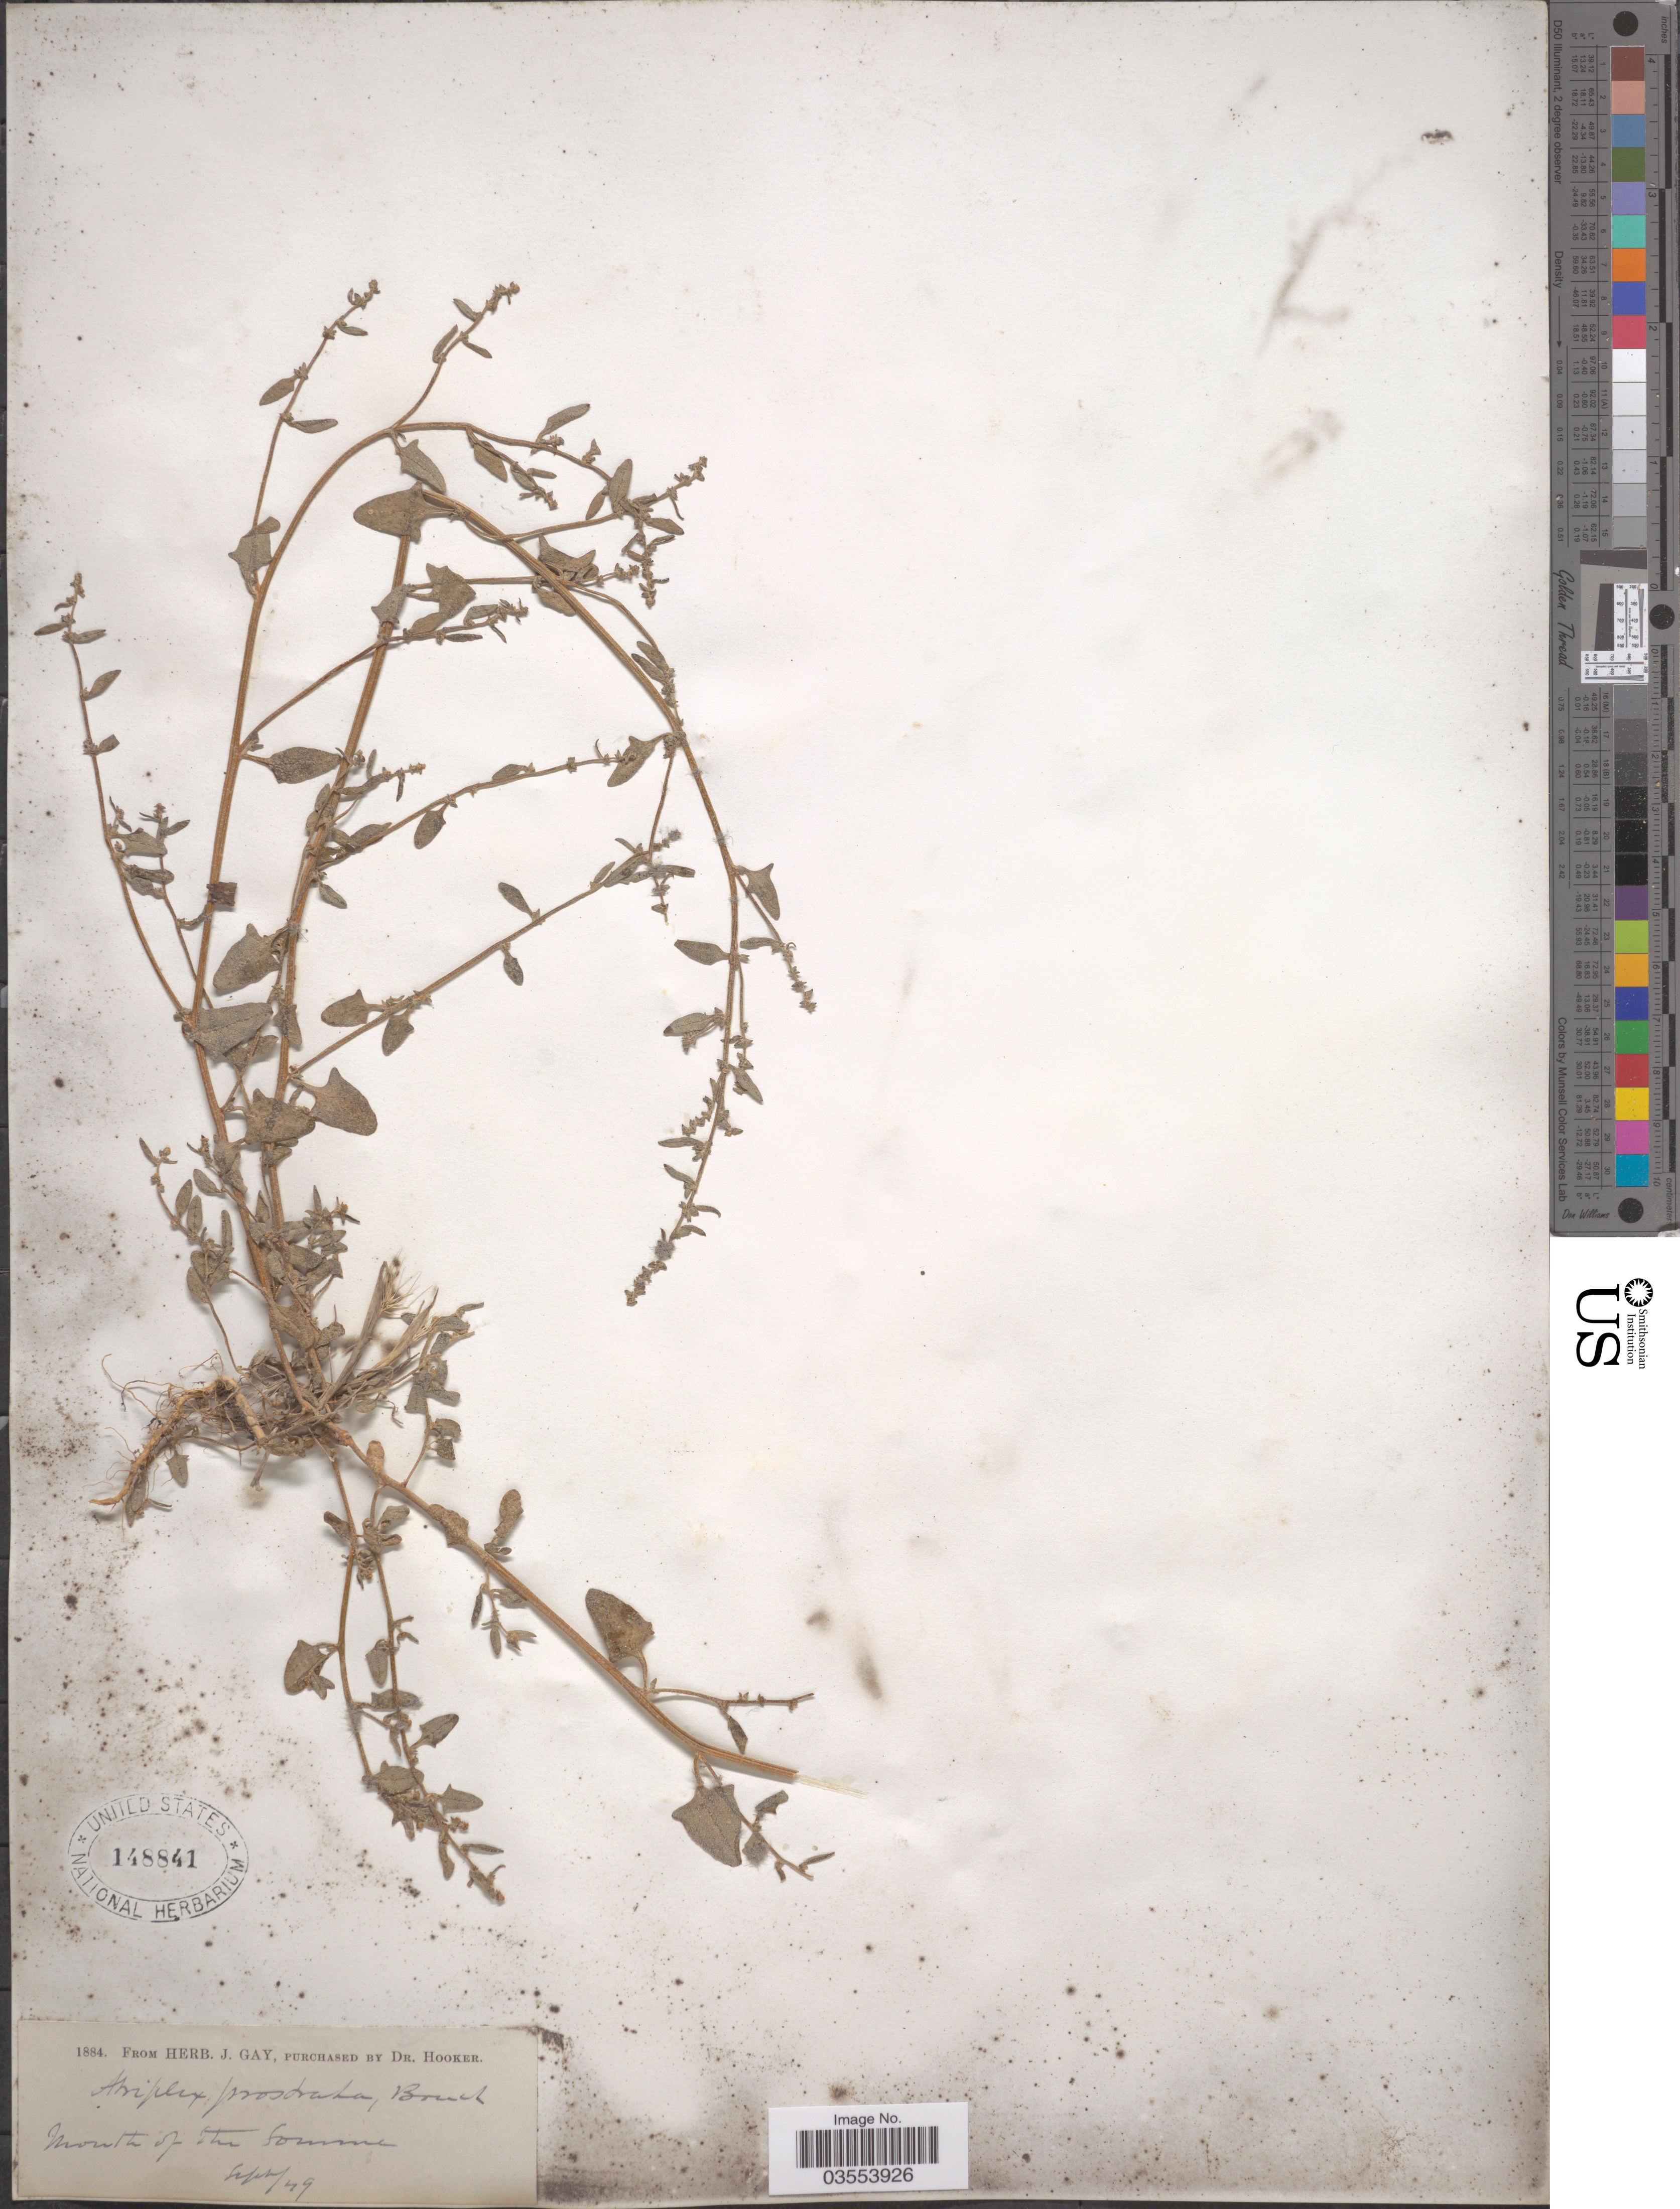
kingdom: Plantae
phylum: Tracheophyta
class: Magnoliopsida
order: Caryophyllales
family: Amaranthaceae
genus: Atriplex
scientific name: Atriplex prostrata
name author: Boucher ex DC.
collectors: ex herb. J. Gay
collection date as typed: Transcribed d/m/y: /9/49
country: France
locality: Mouth of the Somme.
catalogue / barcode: US 148841